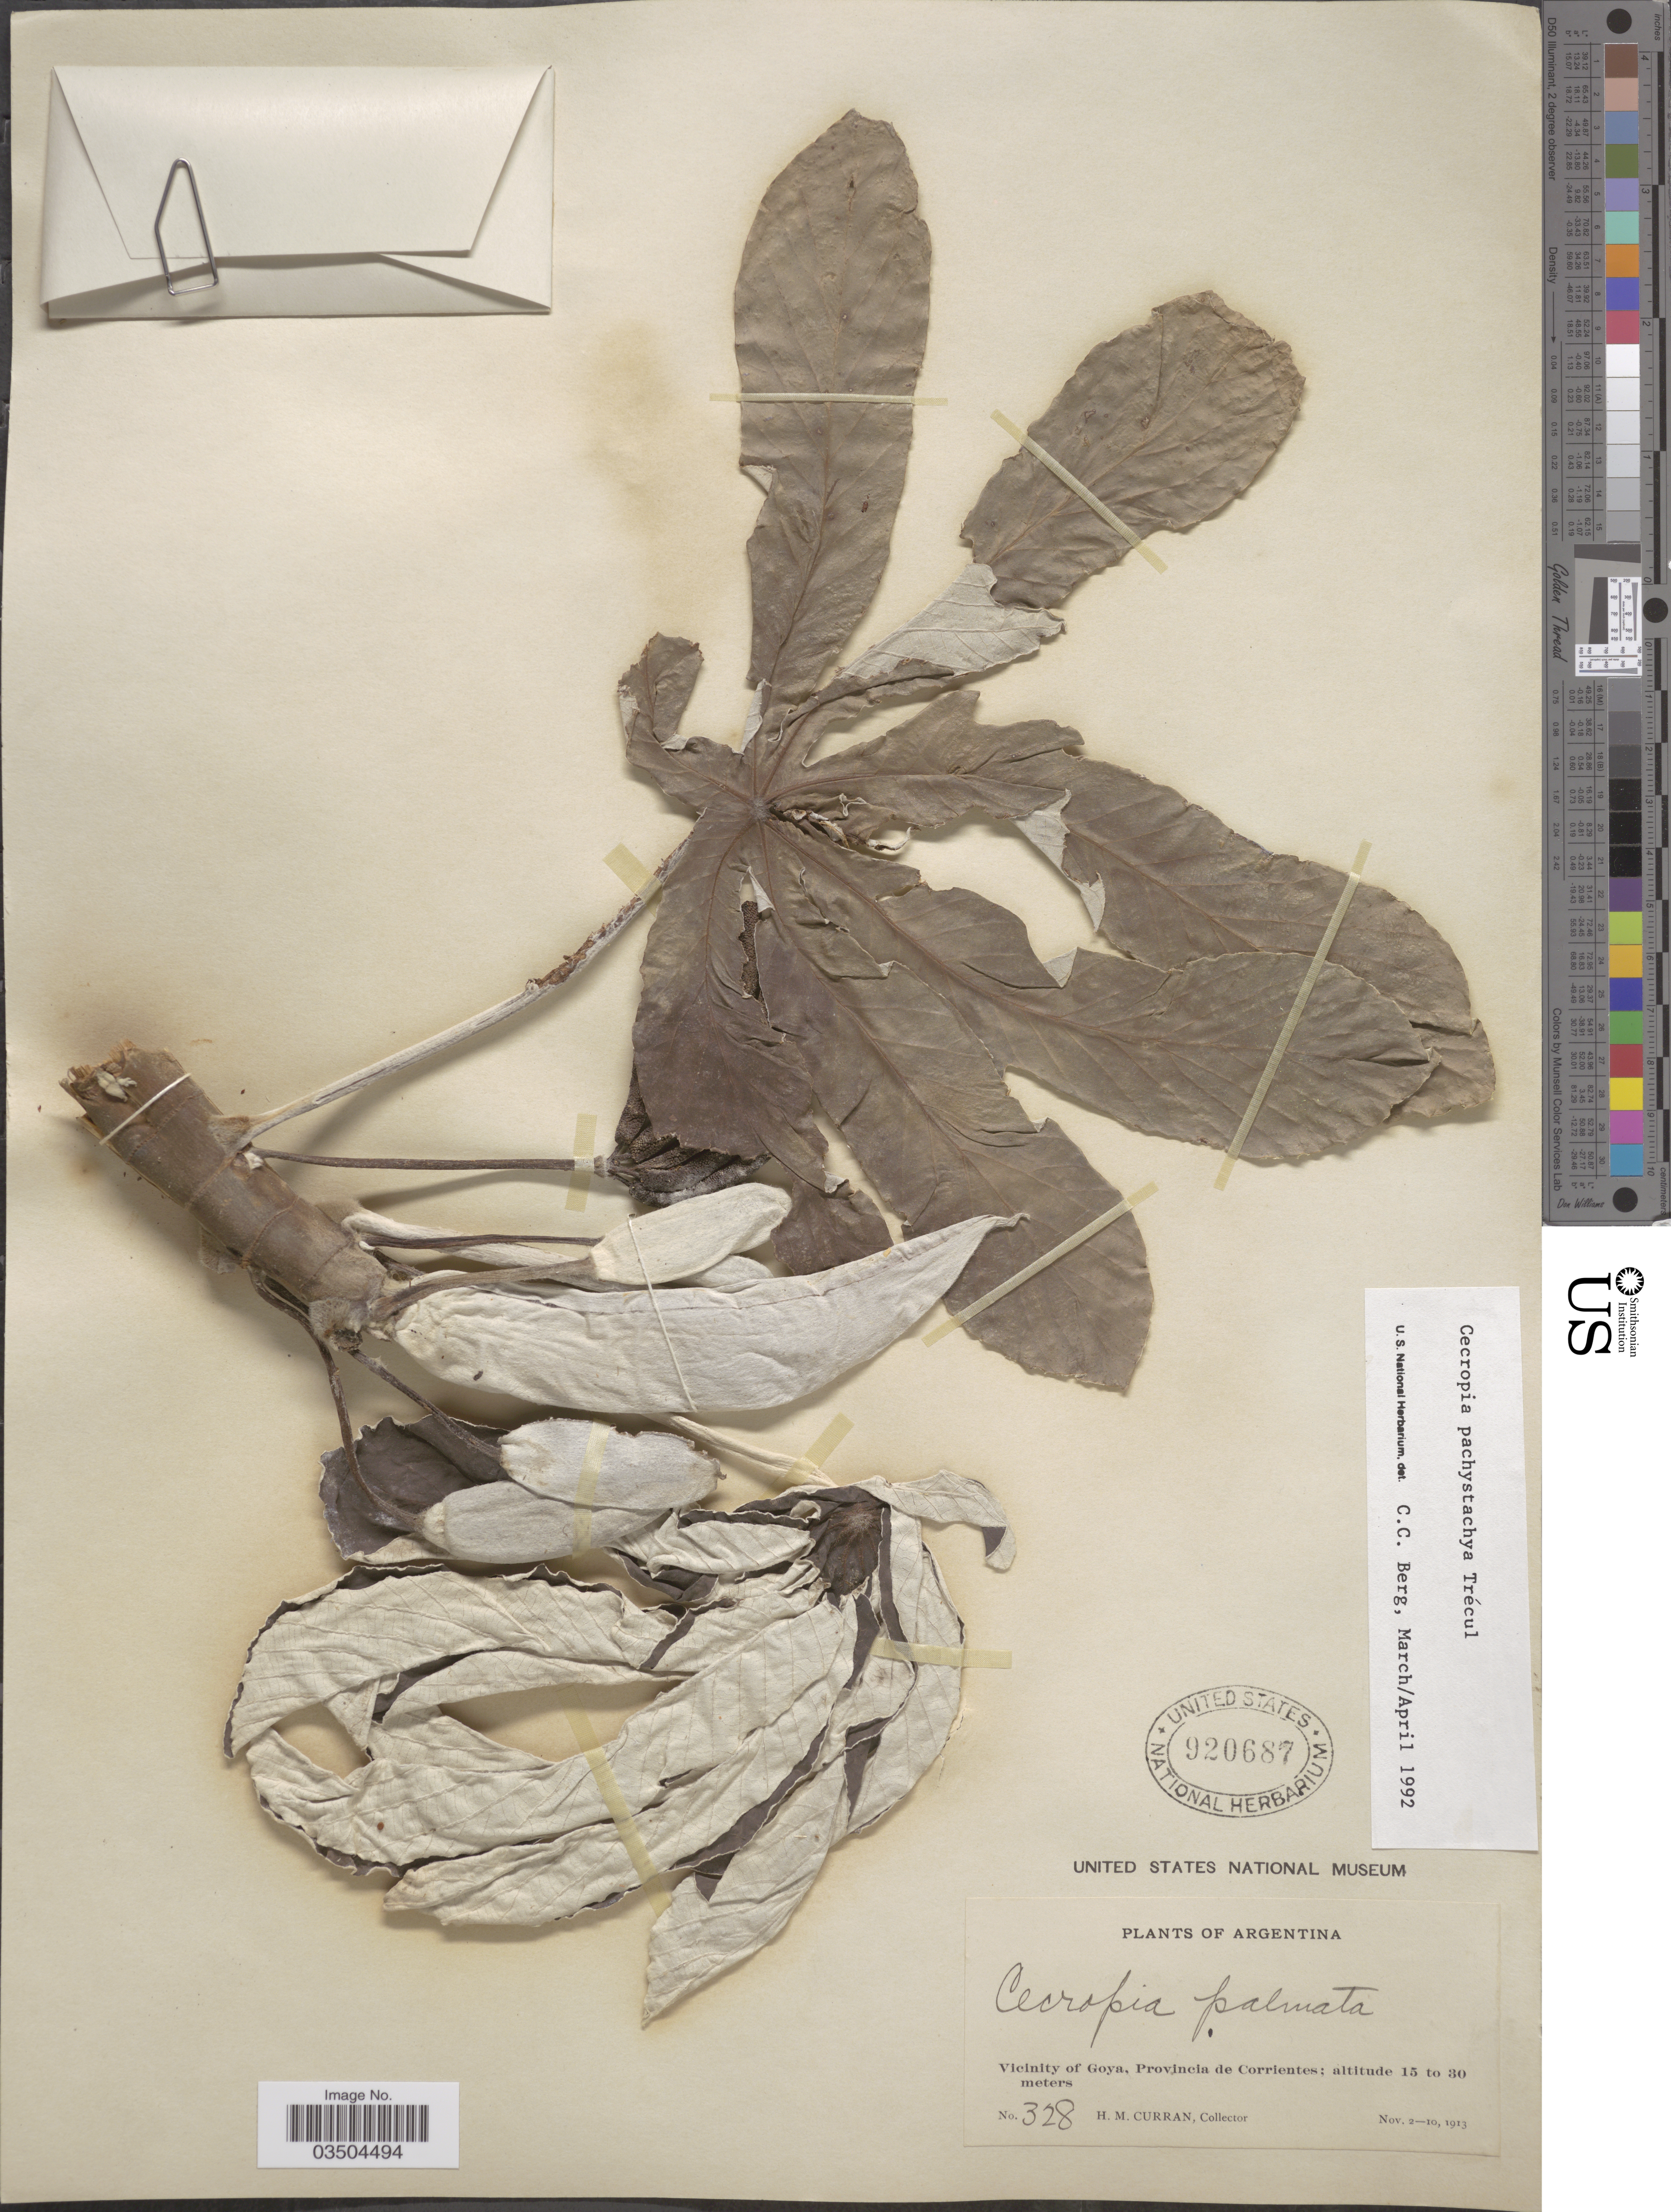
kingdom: Plantae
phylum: Tracheophyta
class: Magnoliopsida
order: Rosales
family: Urticaceae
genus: Cecropia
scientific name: Cecropia pachystachya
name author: Trécul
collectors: H. M. Curran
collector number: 328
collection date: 1913-11-02/1913-11-10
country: Argentina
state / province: Corrientes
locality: Vicinity of Goya.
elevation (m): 15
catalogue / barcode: US 920687